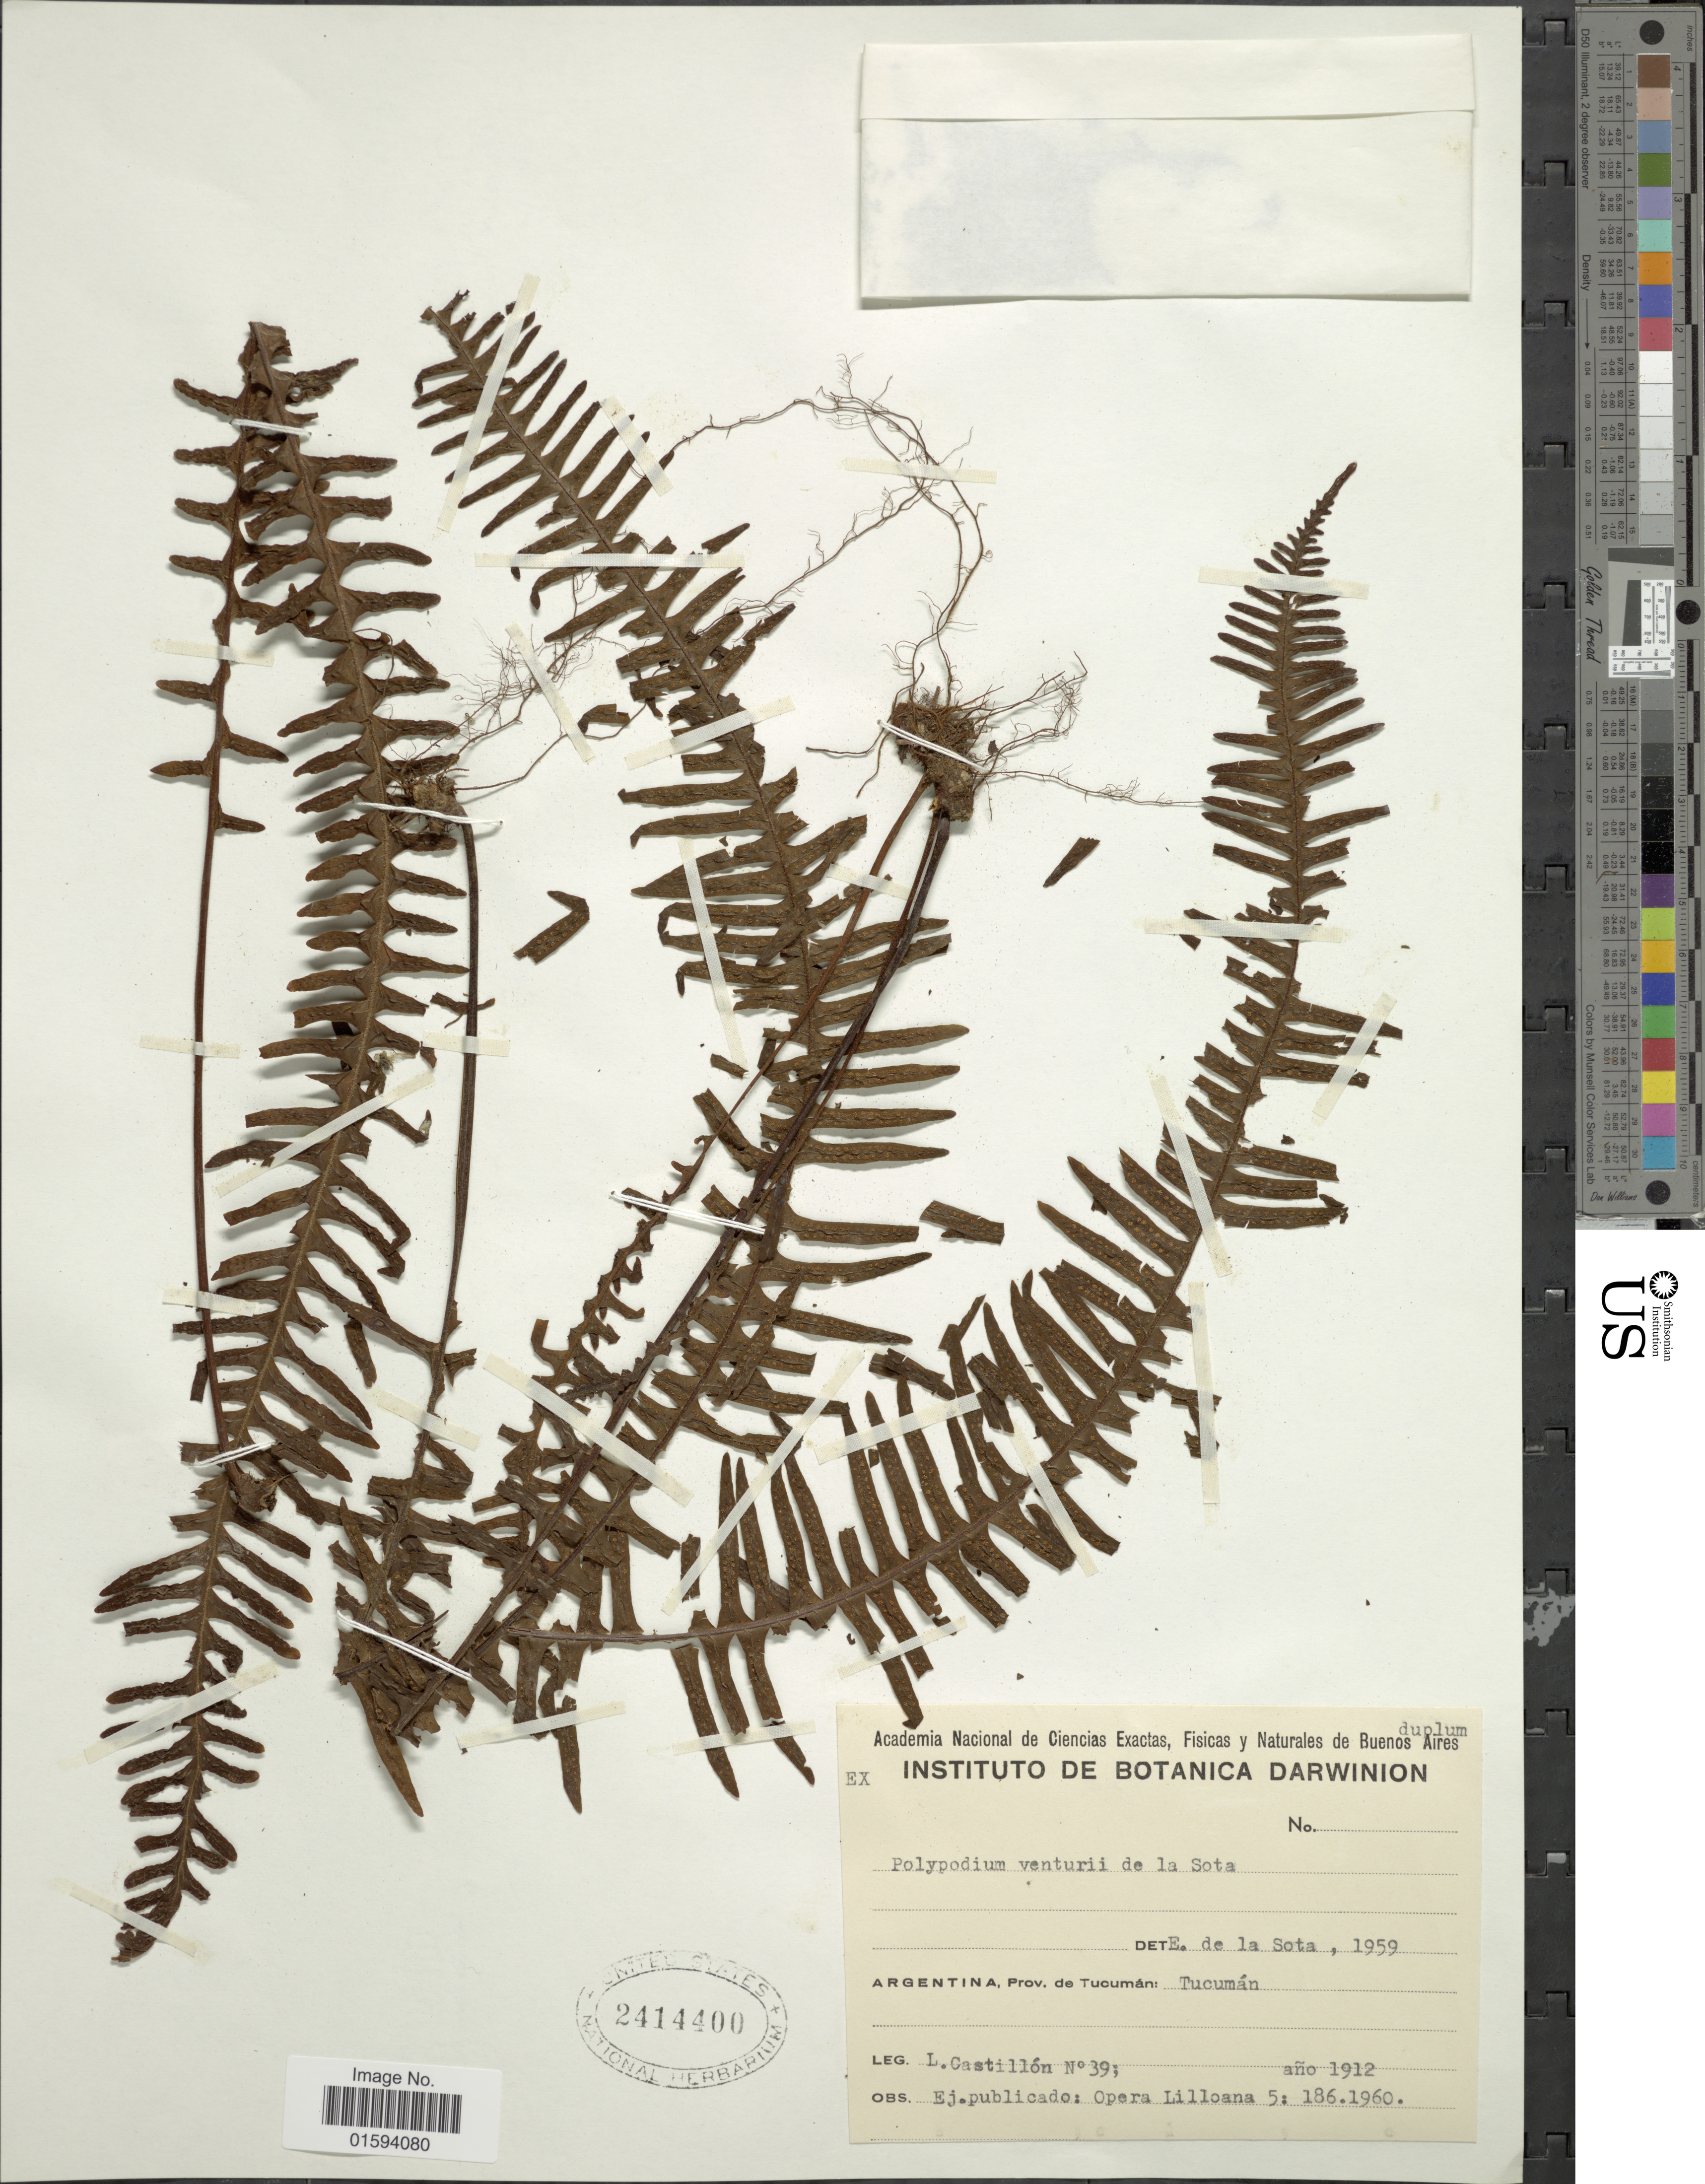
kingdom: Plantae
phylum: Tracheophyta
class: Polypodiopsida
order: Polypodiales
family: Polypodiaceae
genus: Pecluma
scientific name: Pecluma venturii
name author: (de la Sota) M.G. Price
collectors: L. Castillón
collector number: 39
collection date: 1912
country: Argentina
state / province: Tucuman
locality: Tucumán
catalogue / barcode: US 2414400